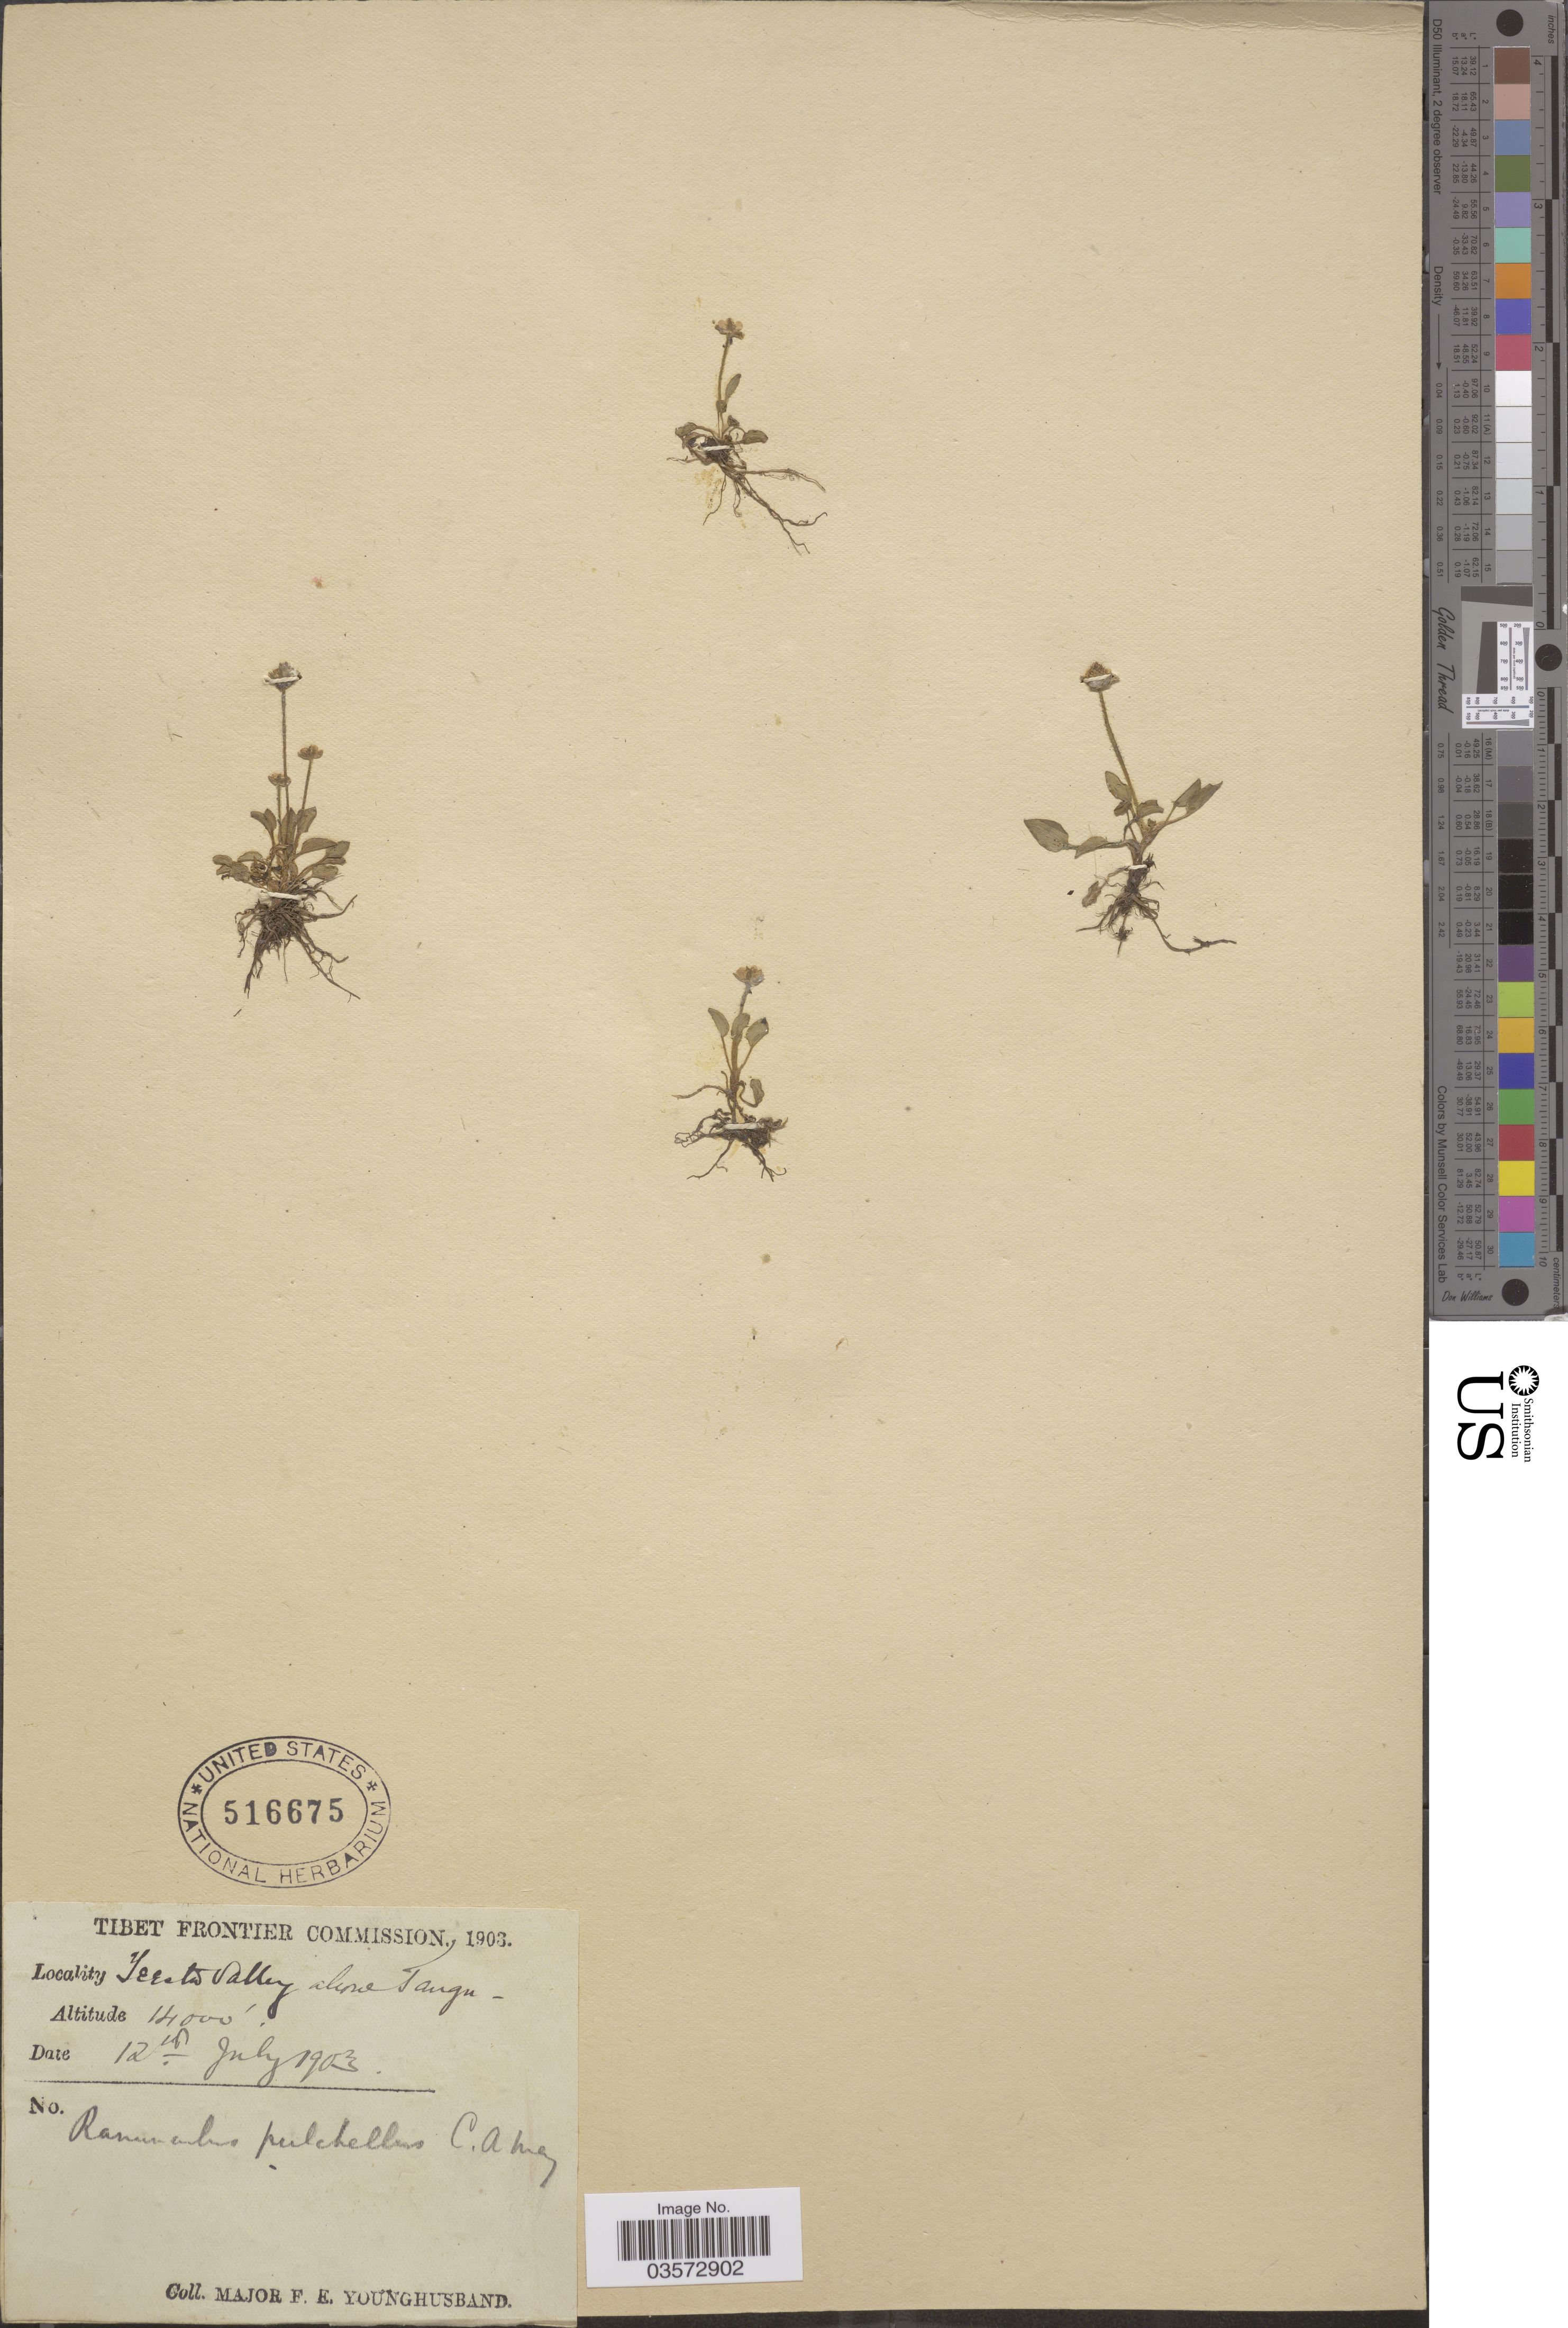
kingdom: Plantae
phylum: Tracheophyta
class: Magnoliopsida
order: Ranunculales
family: Ranunculaceae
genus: Ranunculus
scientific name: Ranunculus pulchellus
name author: Ledeb. ex Spreng.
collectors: F. Younghusband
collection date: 1903-07-12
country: China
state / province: Xizang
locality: Tibet. Teesta valley above Tangu.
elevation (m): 4267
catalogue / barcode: US 516675